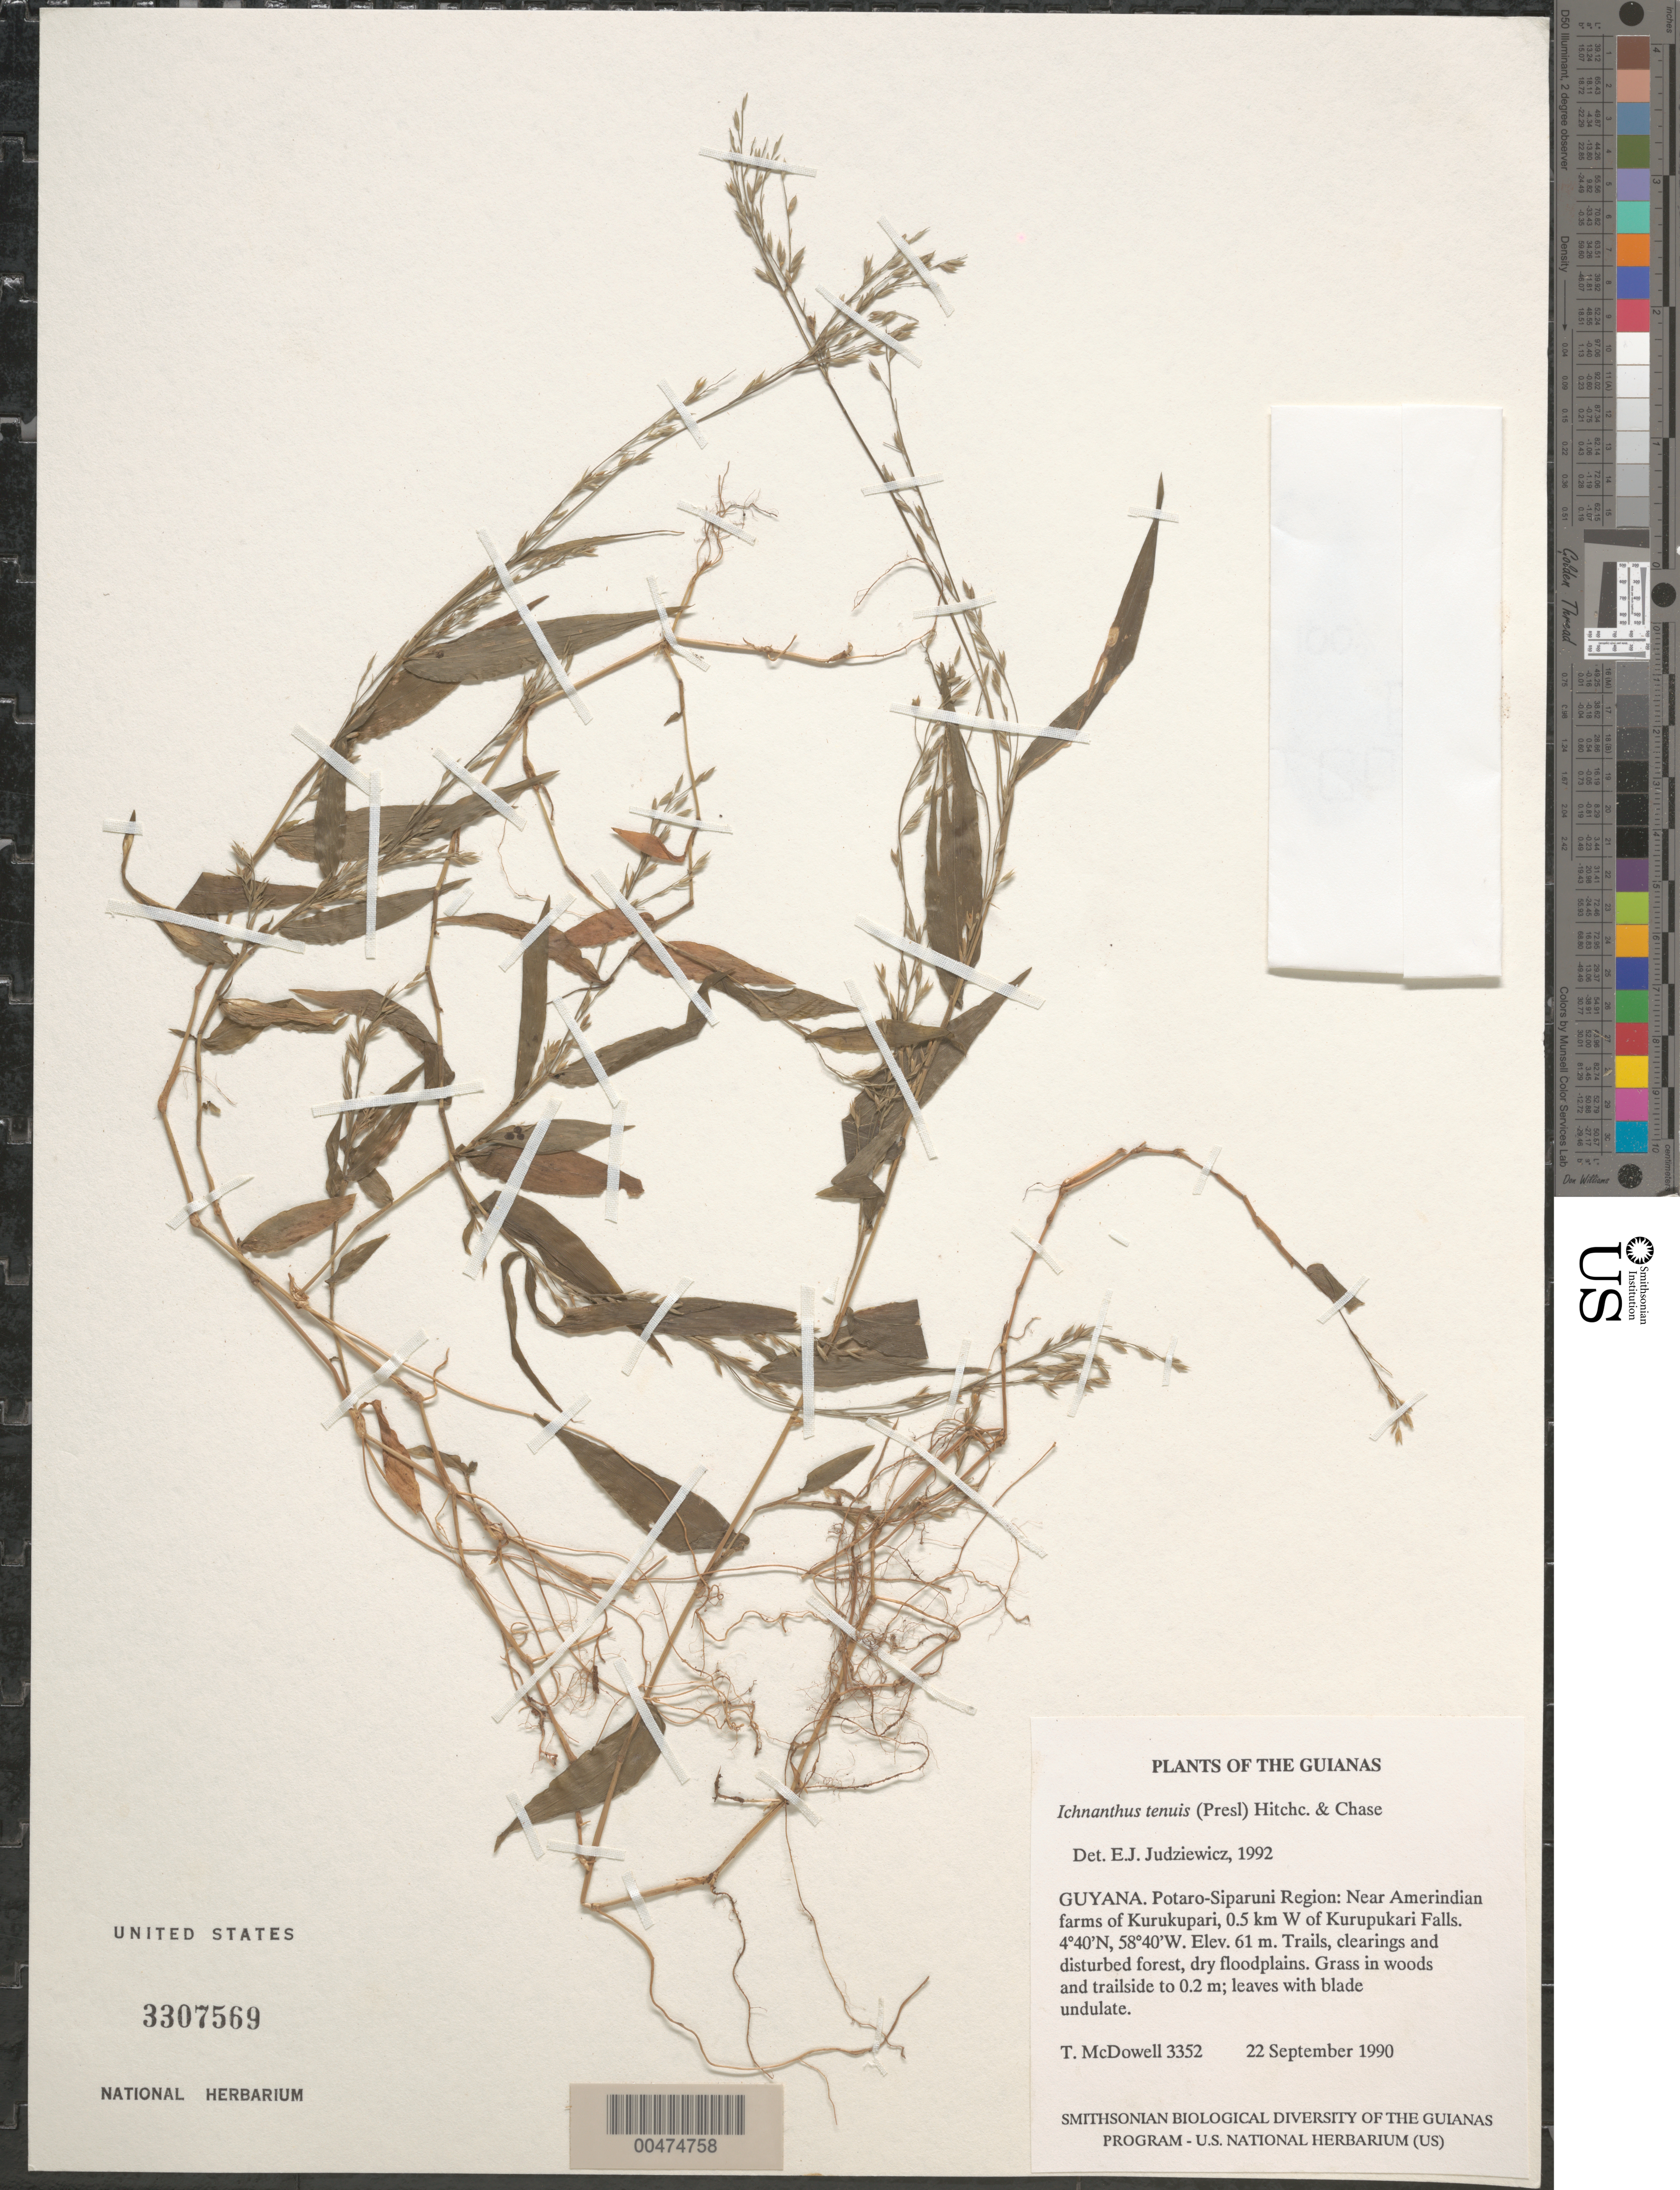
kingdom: Plantae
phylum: Tracheophyta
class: Liliopsida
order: Poales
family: Poaceae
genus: Ichnanthus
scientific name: Ichnanthus tenuis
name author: (J. Presl) Hitchc. & Chase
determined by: Judziewicz, E. J.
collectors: T. McDowell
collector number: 3352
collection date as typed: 22 September 1990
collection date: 1990-09-22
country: Guyana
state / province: Potaro-Siparuni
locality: Near Amerindian farms of Kurupukari, 0.5 km W of Kurupukari Falls. Iwokrama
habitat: Trails, clearings and disturbed forest, dry floodplains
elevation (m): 61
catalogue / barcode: US 3307569